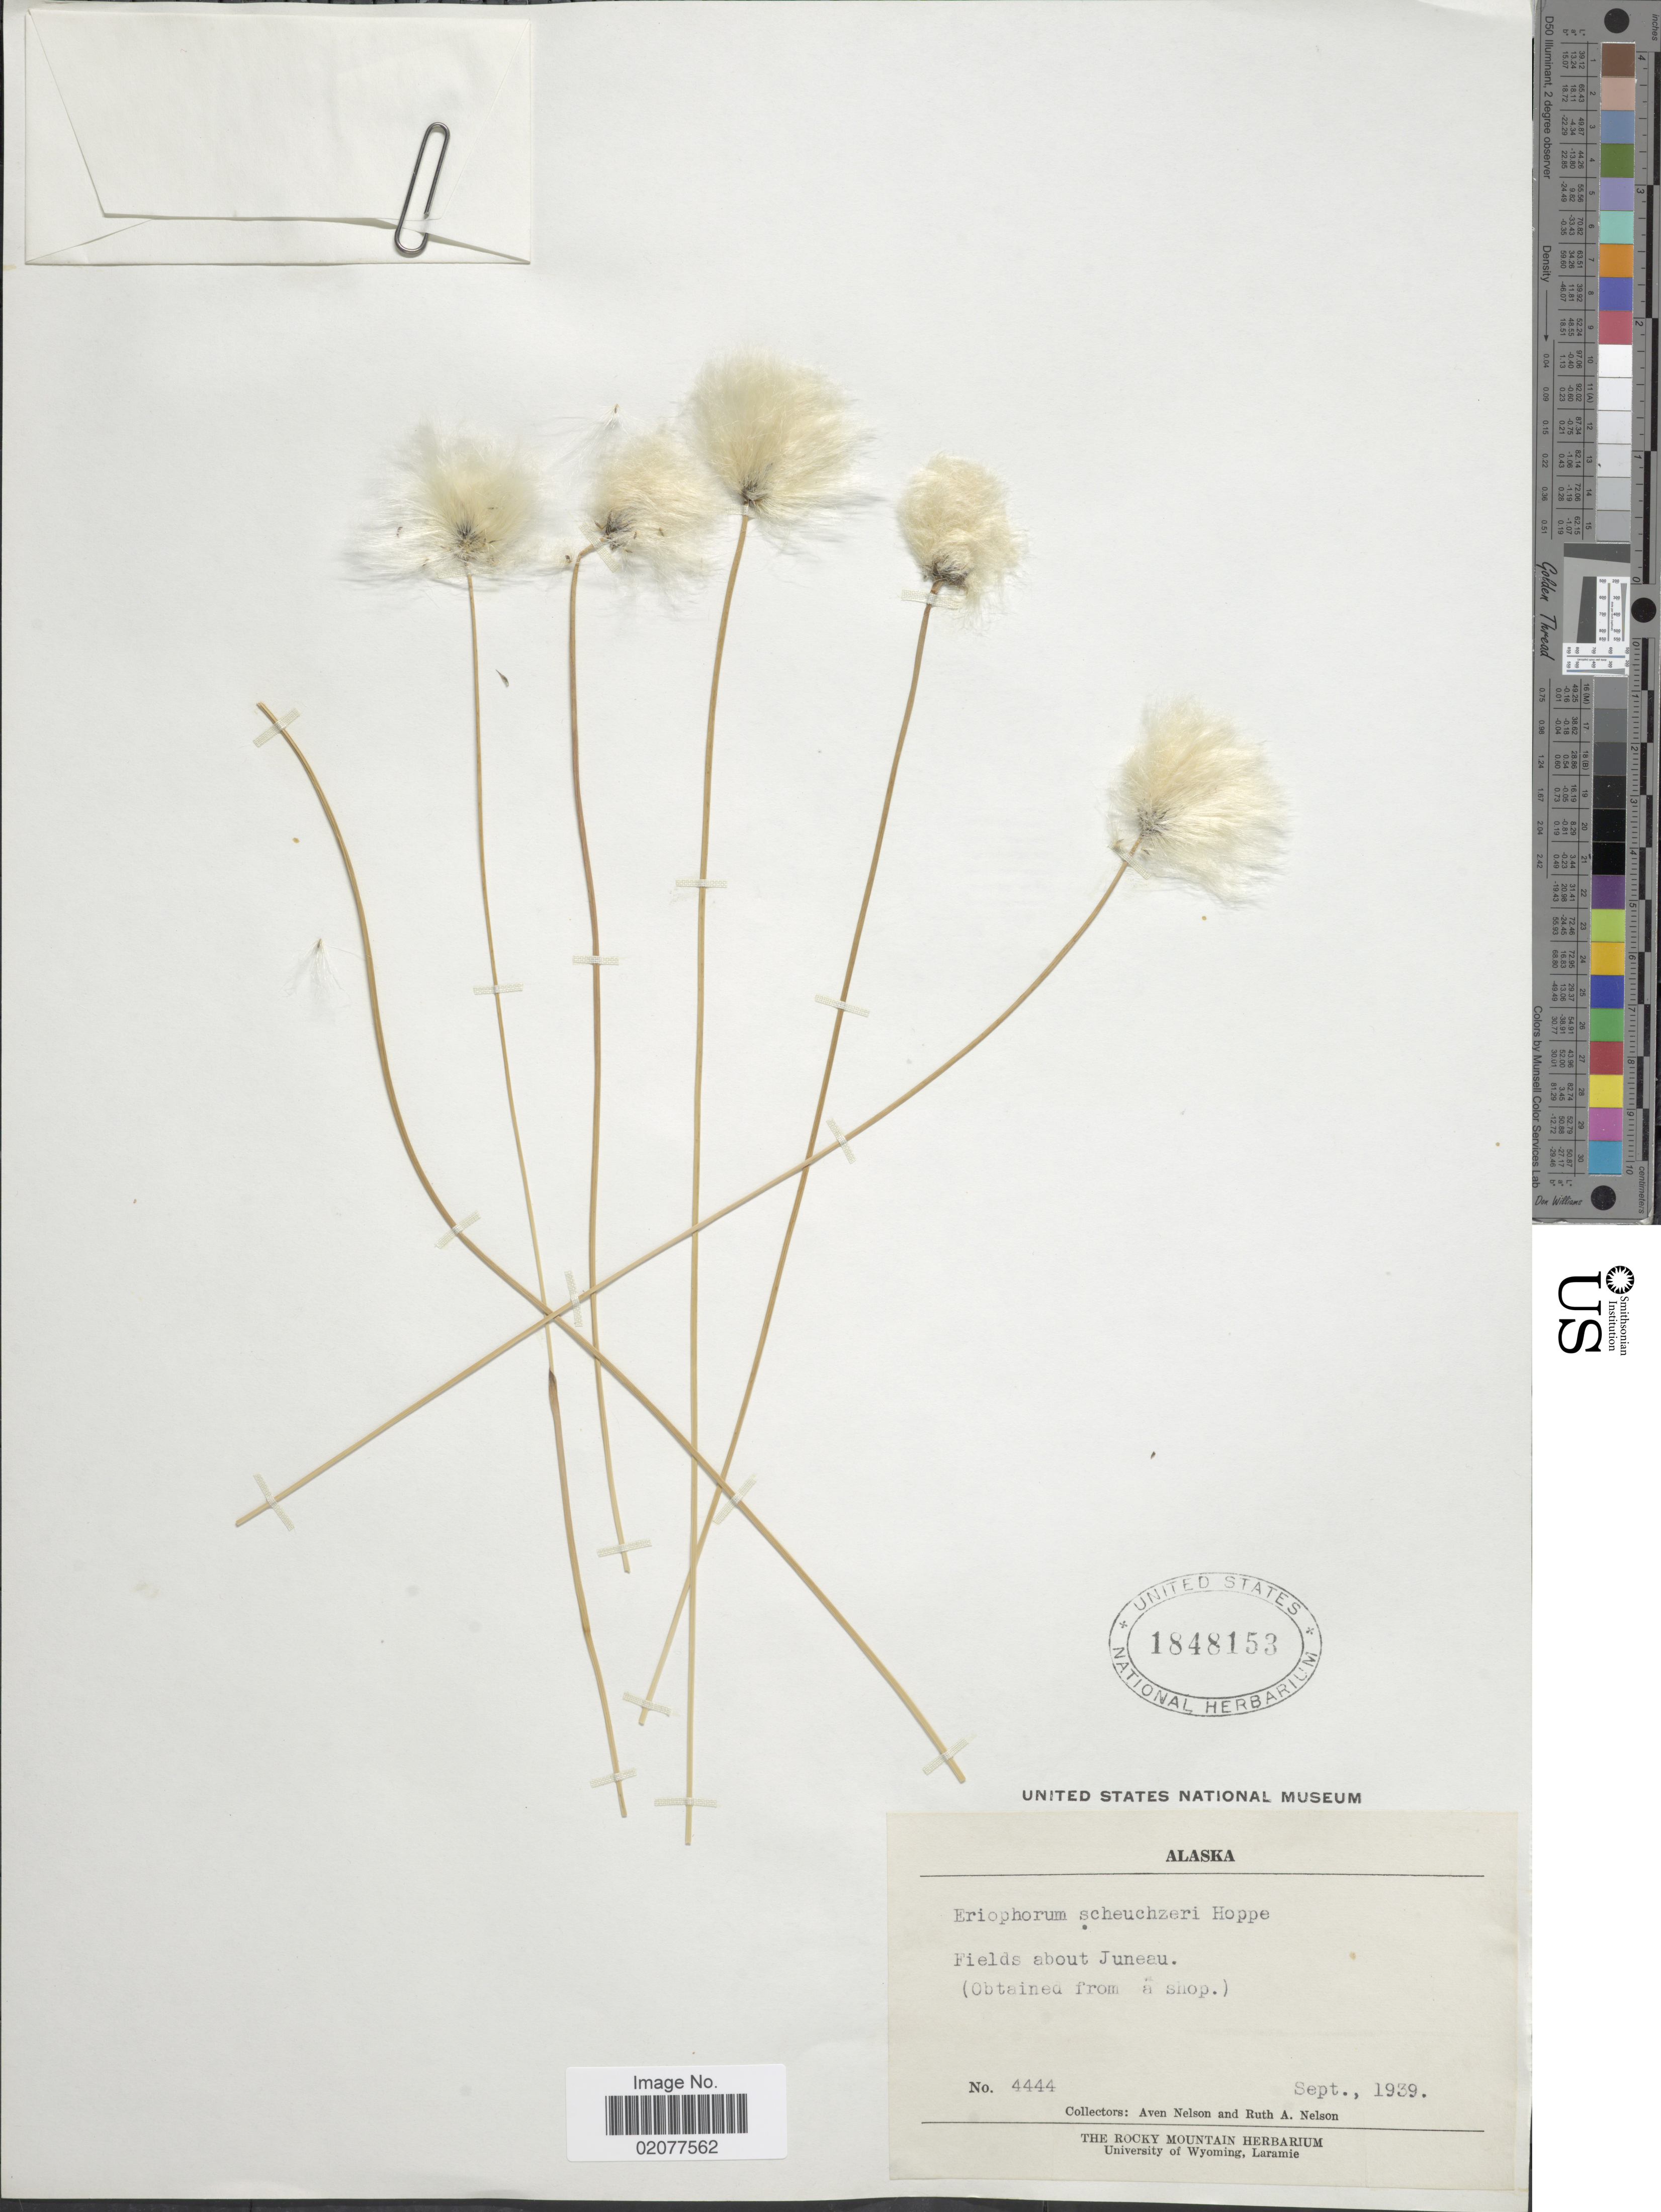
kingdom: Plantae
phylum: Tracheophyta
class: Liliopsida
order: Poales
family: Cyperaceae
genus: Eriophorum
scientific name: Eriophorum scheuchzeri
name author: Hoppe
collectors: A. Nelson & R. A. Nelson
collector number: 4444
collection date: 1939-09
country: United States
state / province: Alaska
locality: Alaska. Fields about Juneau.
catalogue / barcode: US 1848153